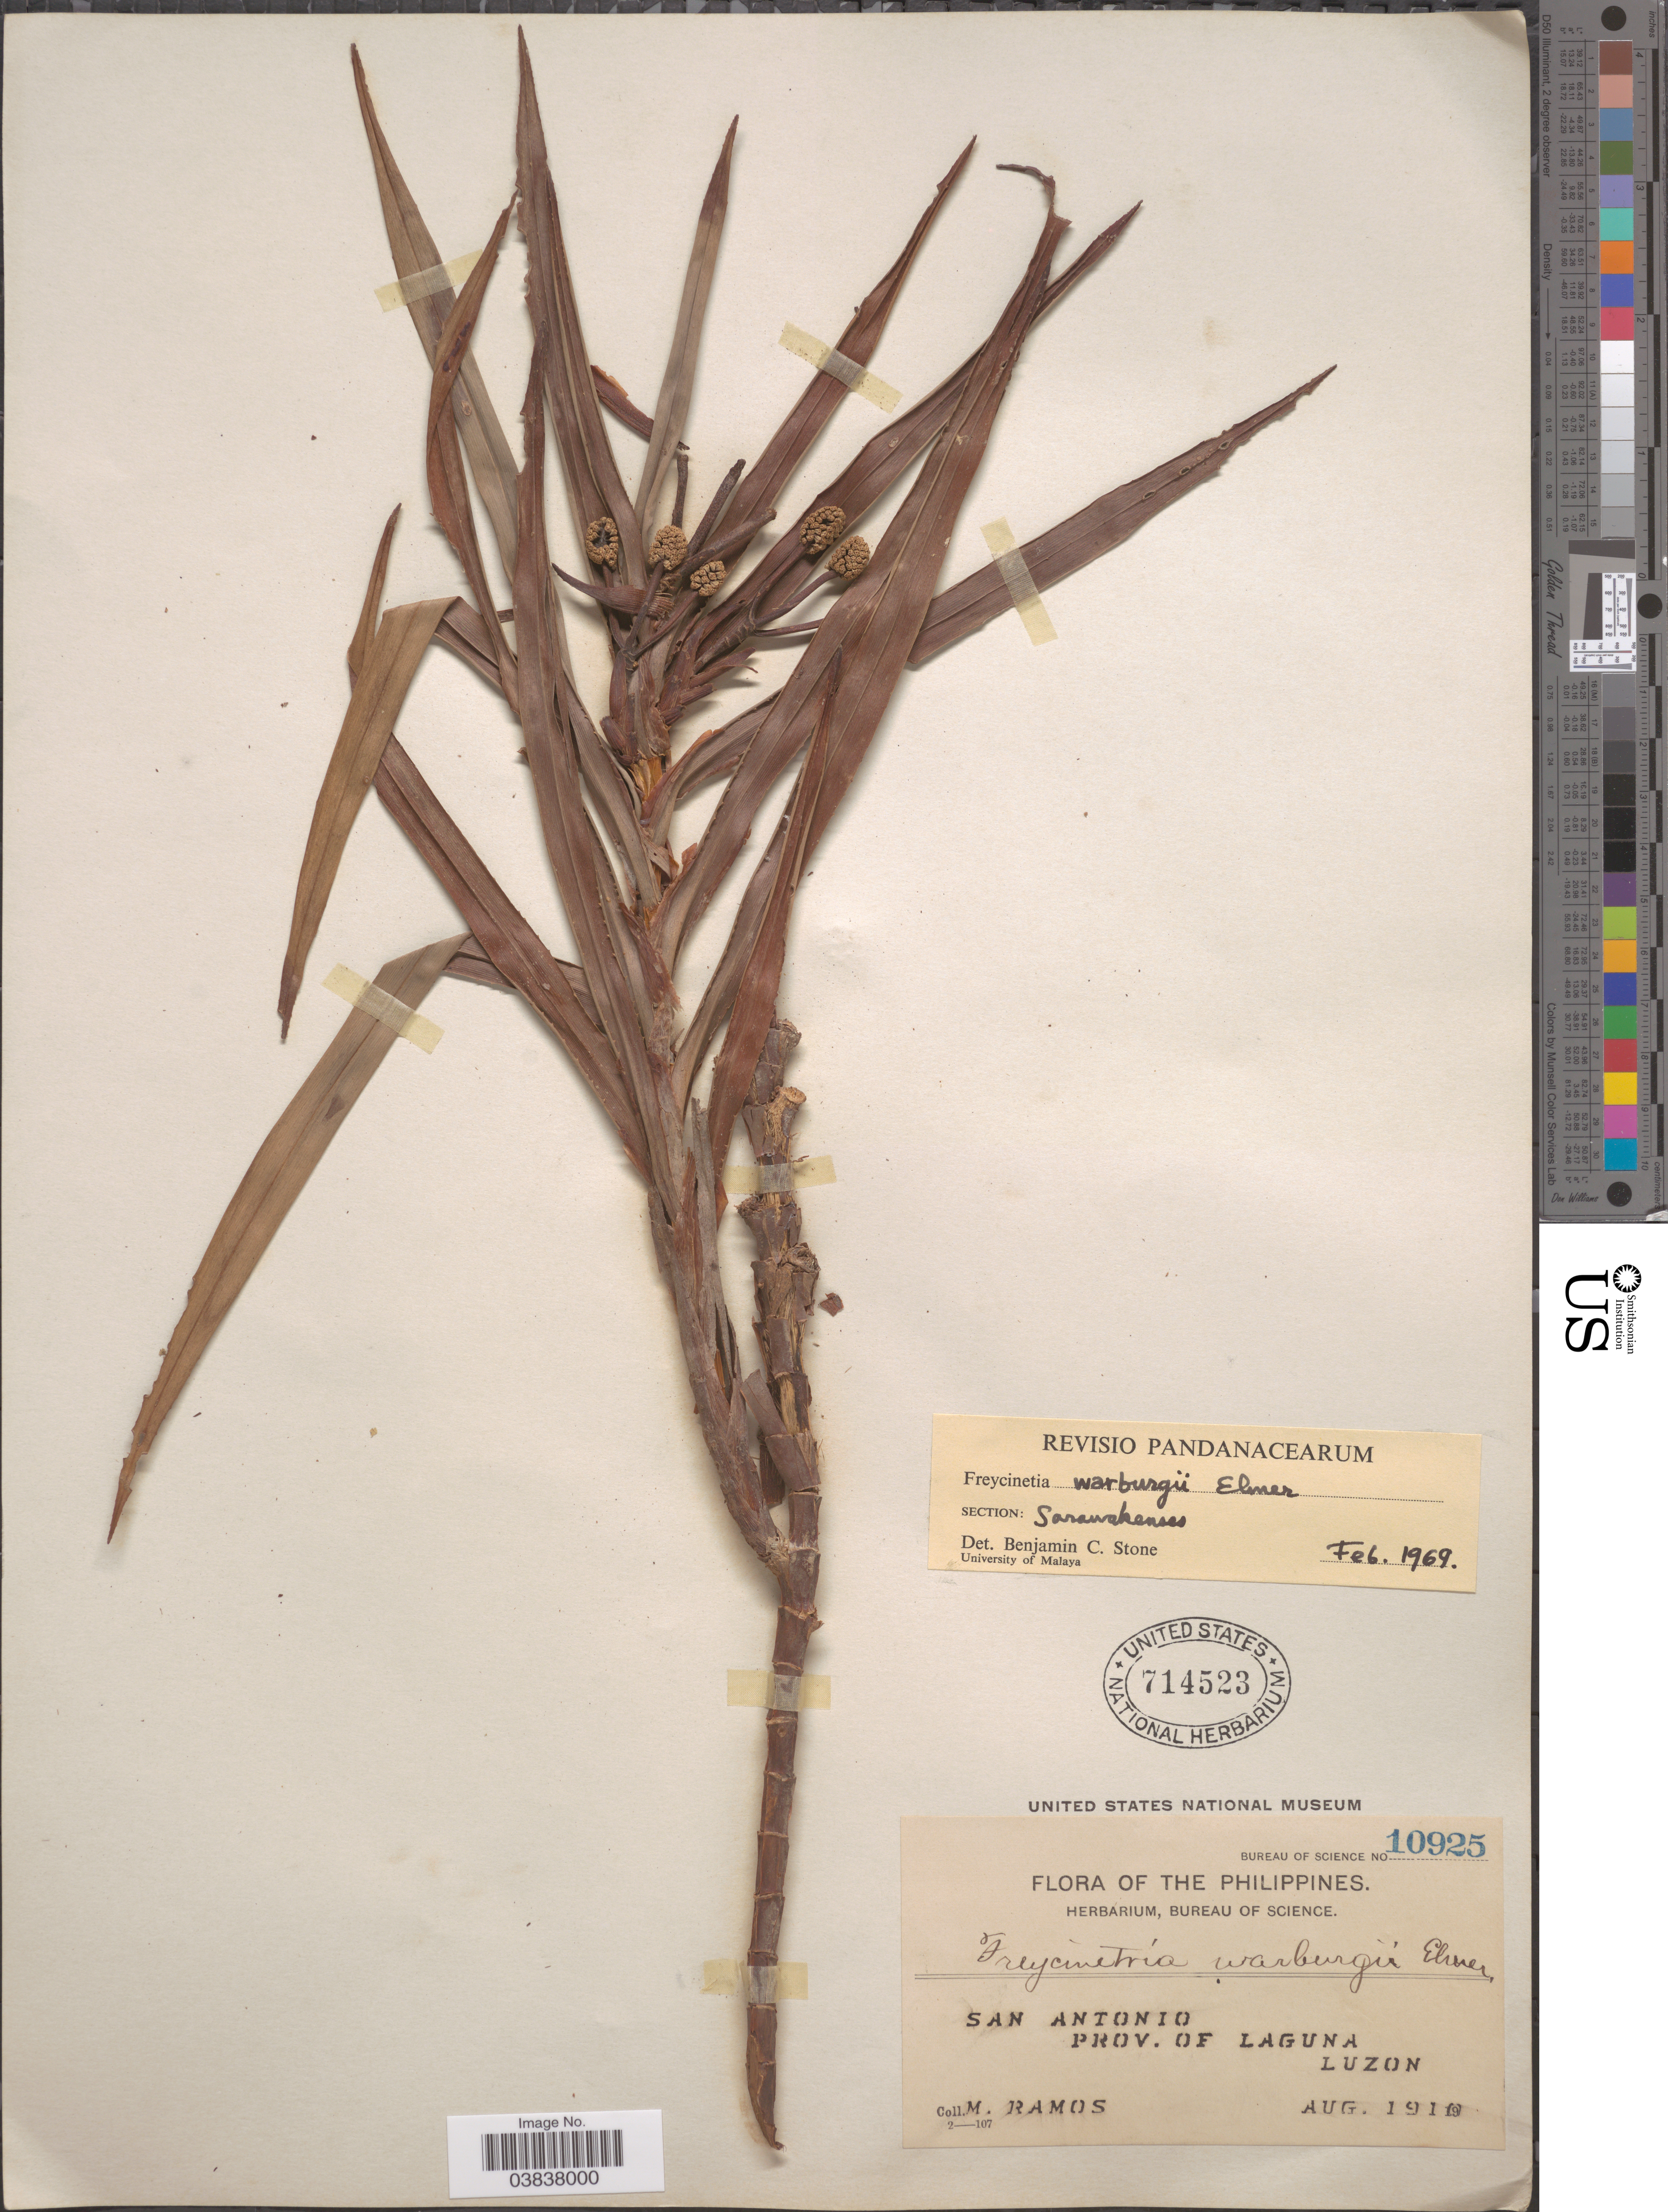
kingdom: Plantae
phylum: Tracheophyta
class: Liliopsida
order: Pandanales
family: Pandanaceae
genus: Freycinetia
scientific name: Freycinetia warburgii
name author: Elmer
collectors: M. Ramos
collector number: Bureau of Science 10925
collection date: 1910-08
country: Philippines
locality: San Antonio, Prov. of Laguna, Luzon.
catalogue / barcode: US 714523